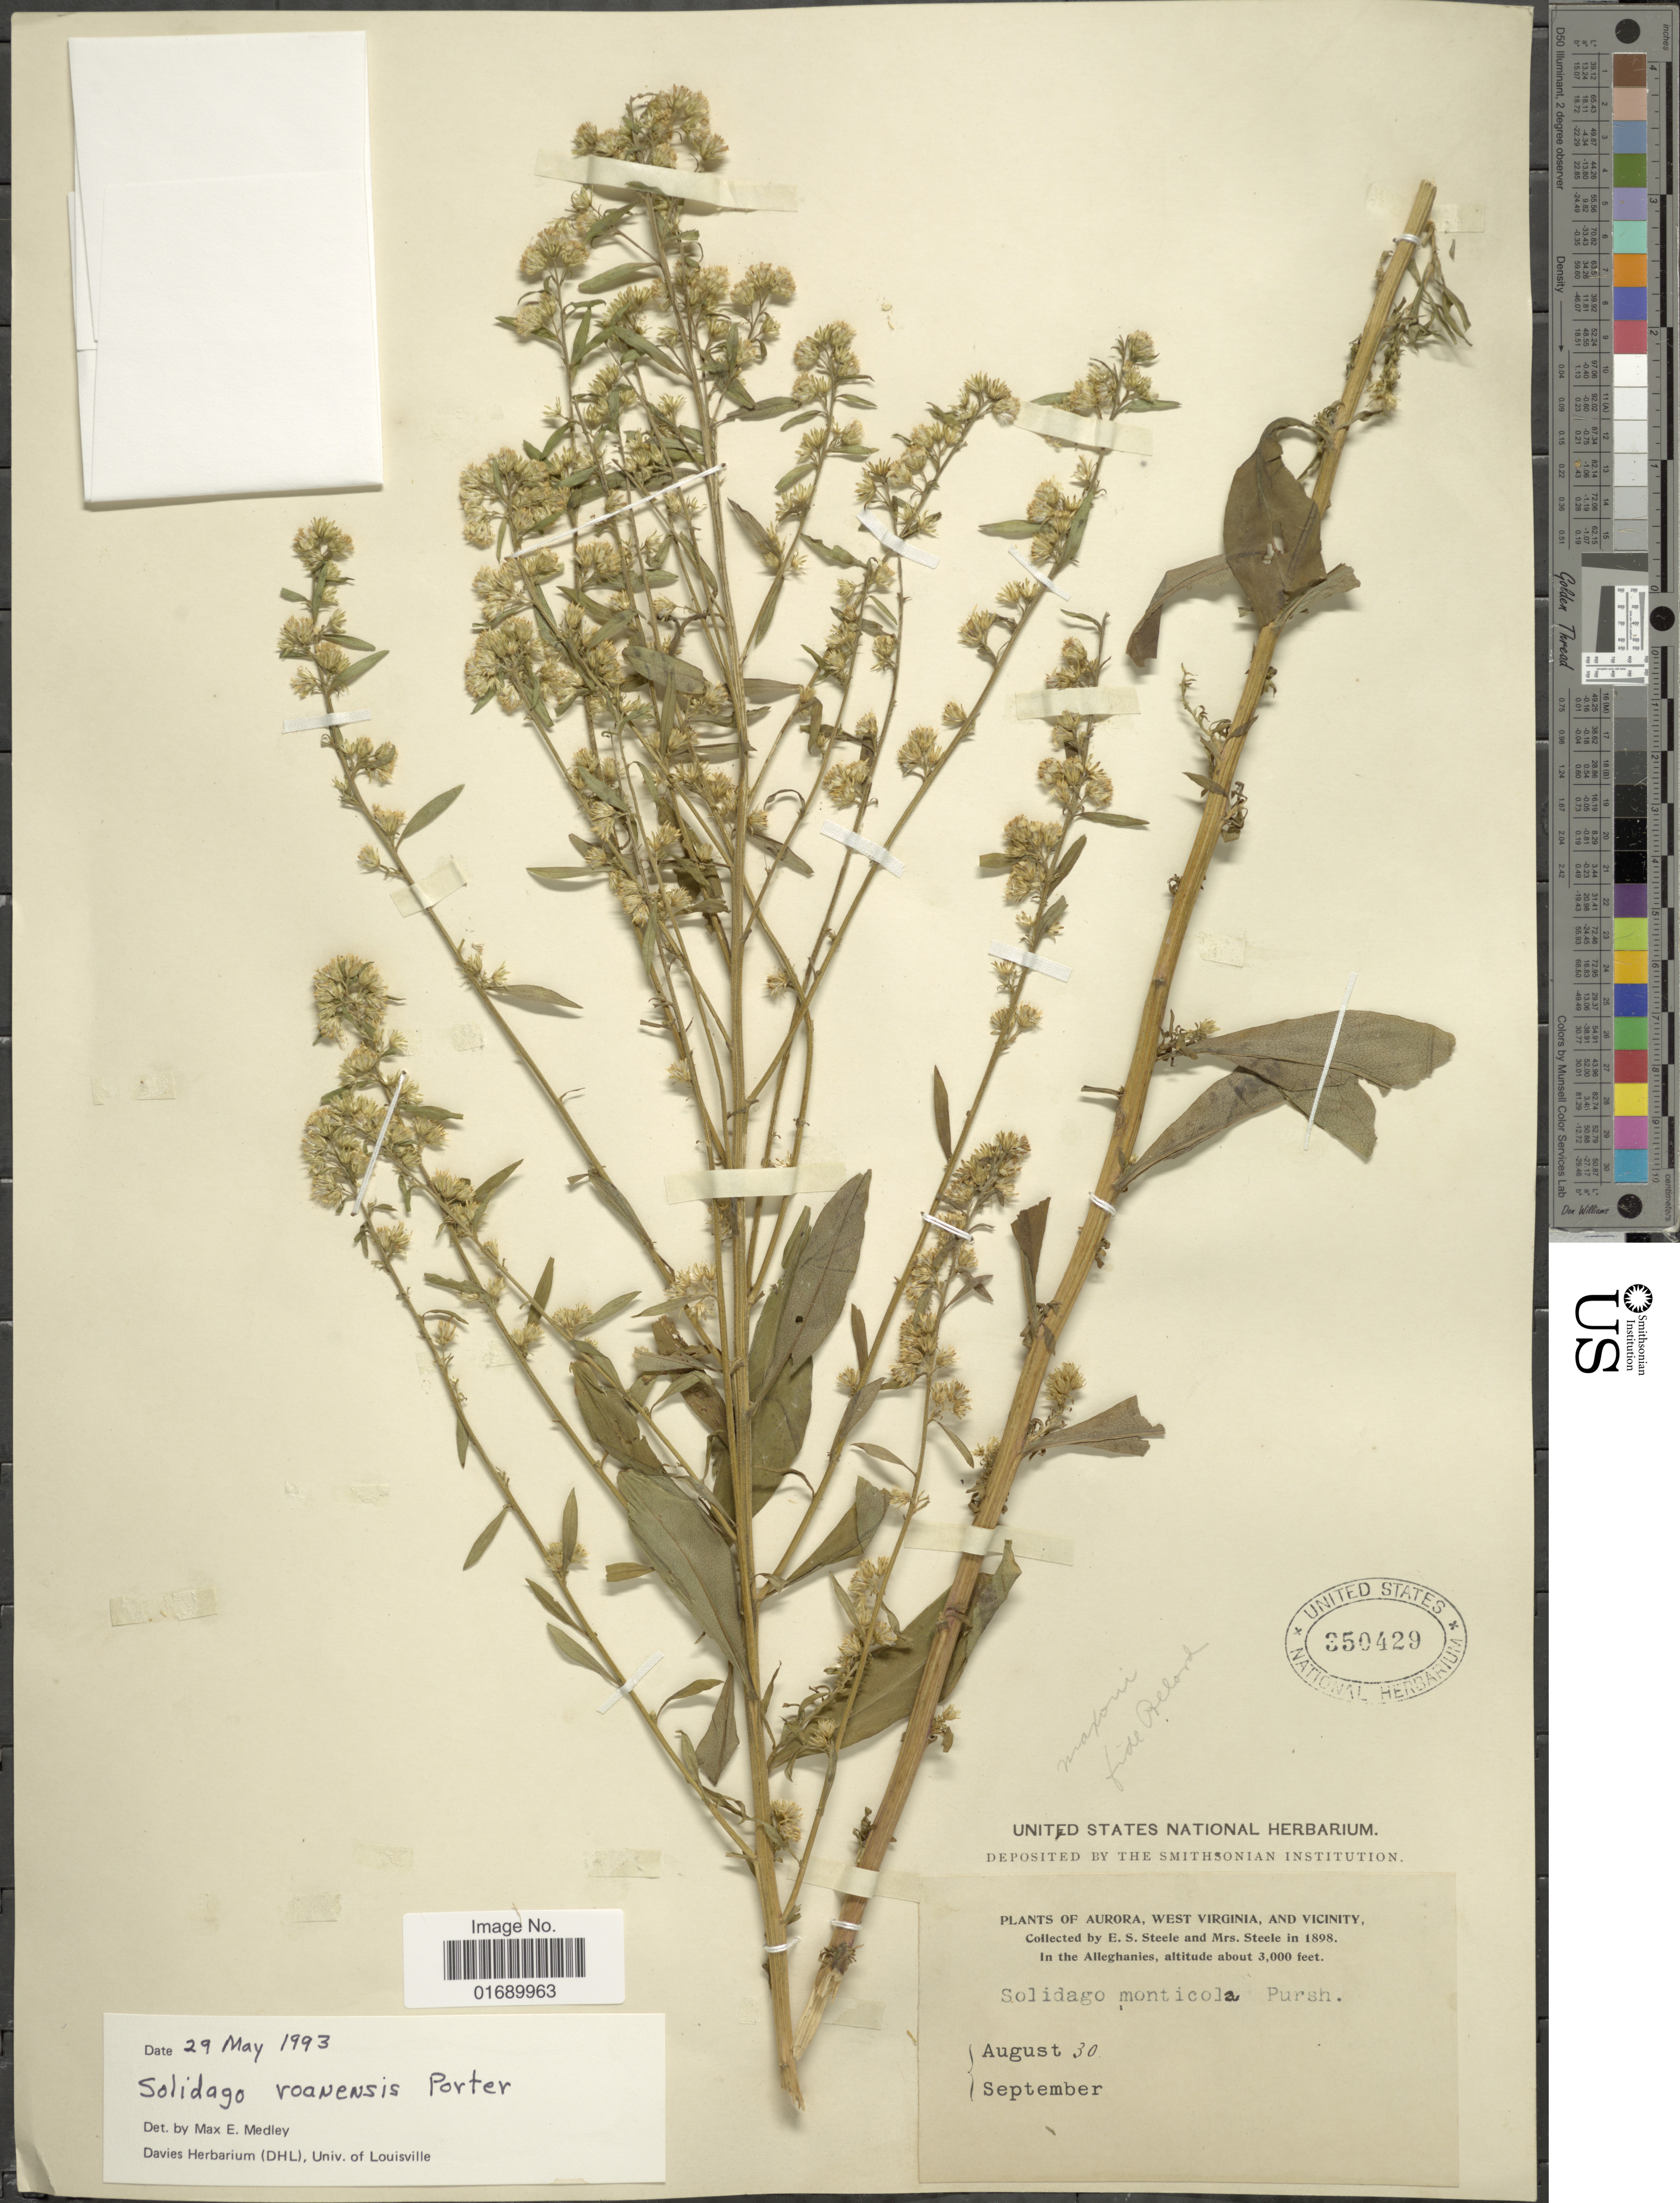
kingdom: Plantae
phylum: Tracheophyta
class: Magnoliopsida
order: Asterales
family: Asteraceae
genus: Solidago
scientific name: Solidago roanensis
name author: Porter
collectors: E. Steele & Mrs. E. S. Steele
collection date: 1898-08-30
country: United States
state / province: West Virginia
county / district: Preston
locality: Aurora, and vicinity , in the Alleghanies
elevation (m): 914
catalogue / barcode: US 350429